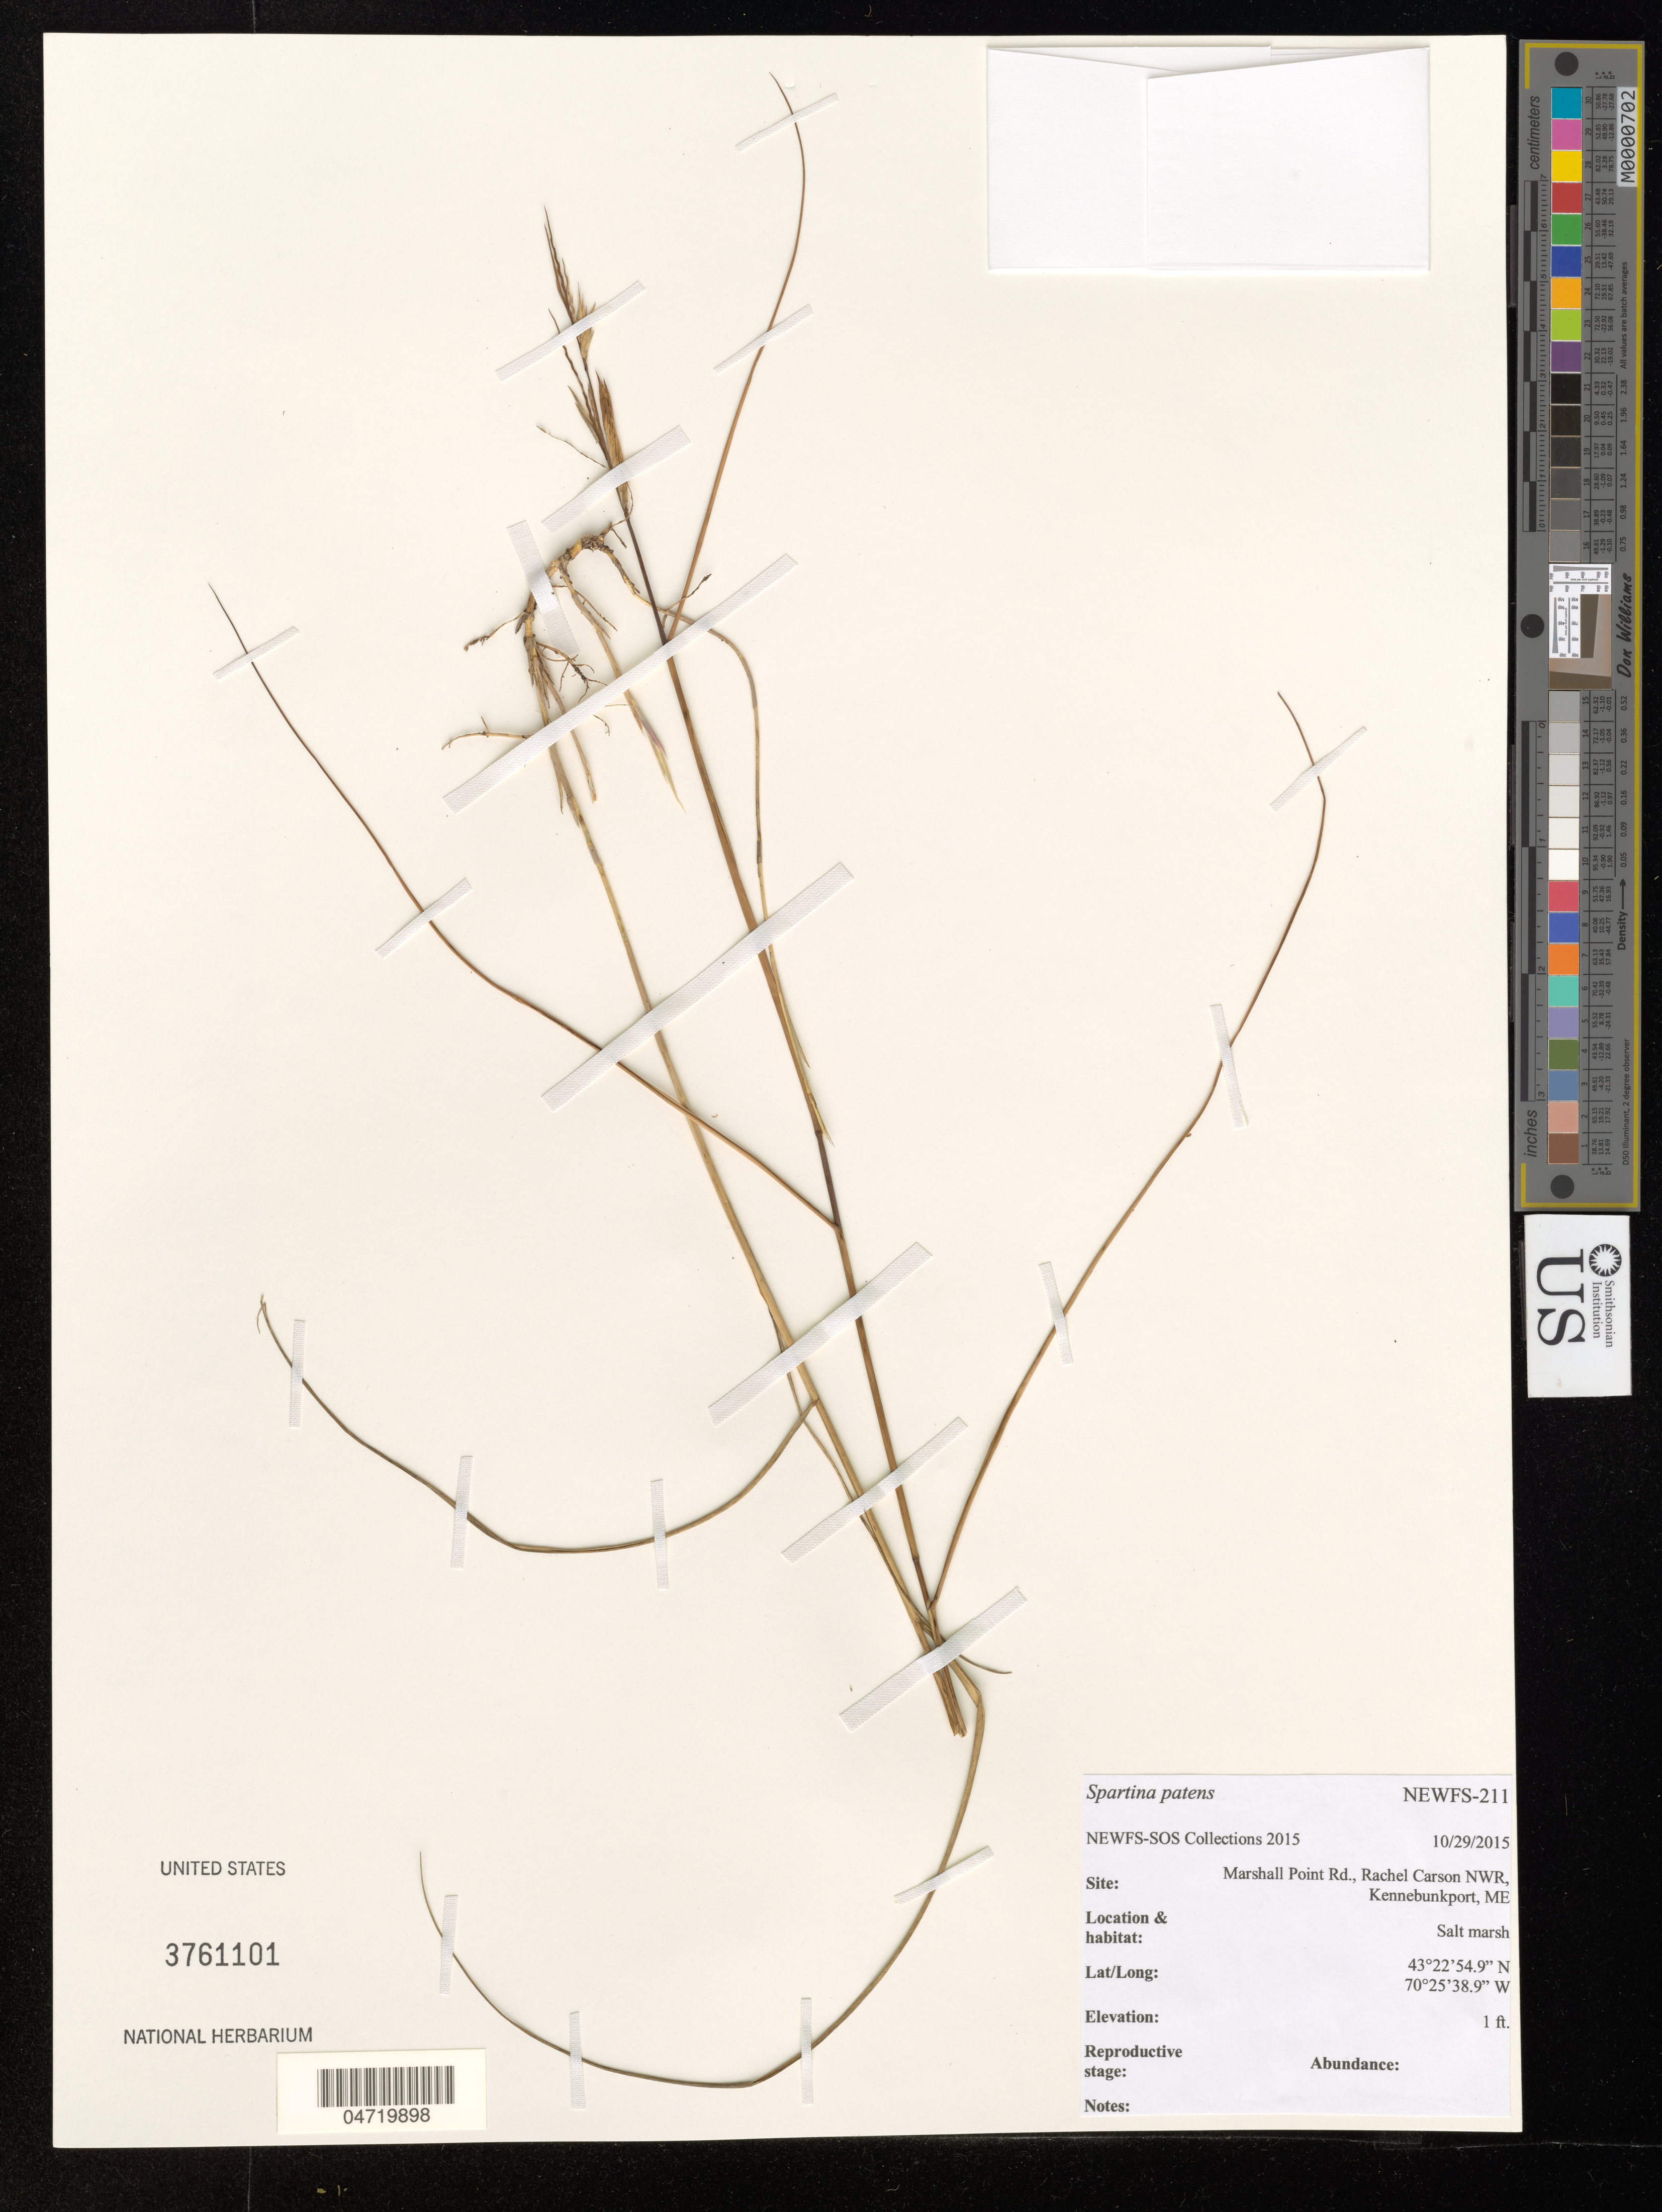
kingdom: Plantae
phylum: Tracheophyta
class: Liliopsida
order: Poales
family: Poaceae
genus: Spartina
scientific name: Spartina patens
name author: (Aiton) Muhl.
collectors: NEWFS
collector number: NEWFS-211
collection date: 2015-10-29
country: United States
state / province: Maine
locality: Marshall Point Rd., Rachel Carson NWR, Kennebunkport.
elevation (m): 0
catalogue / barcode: US 3761101